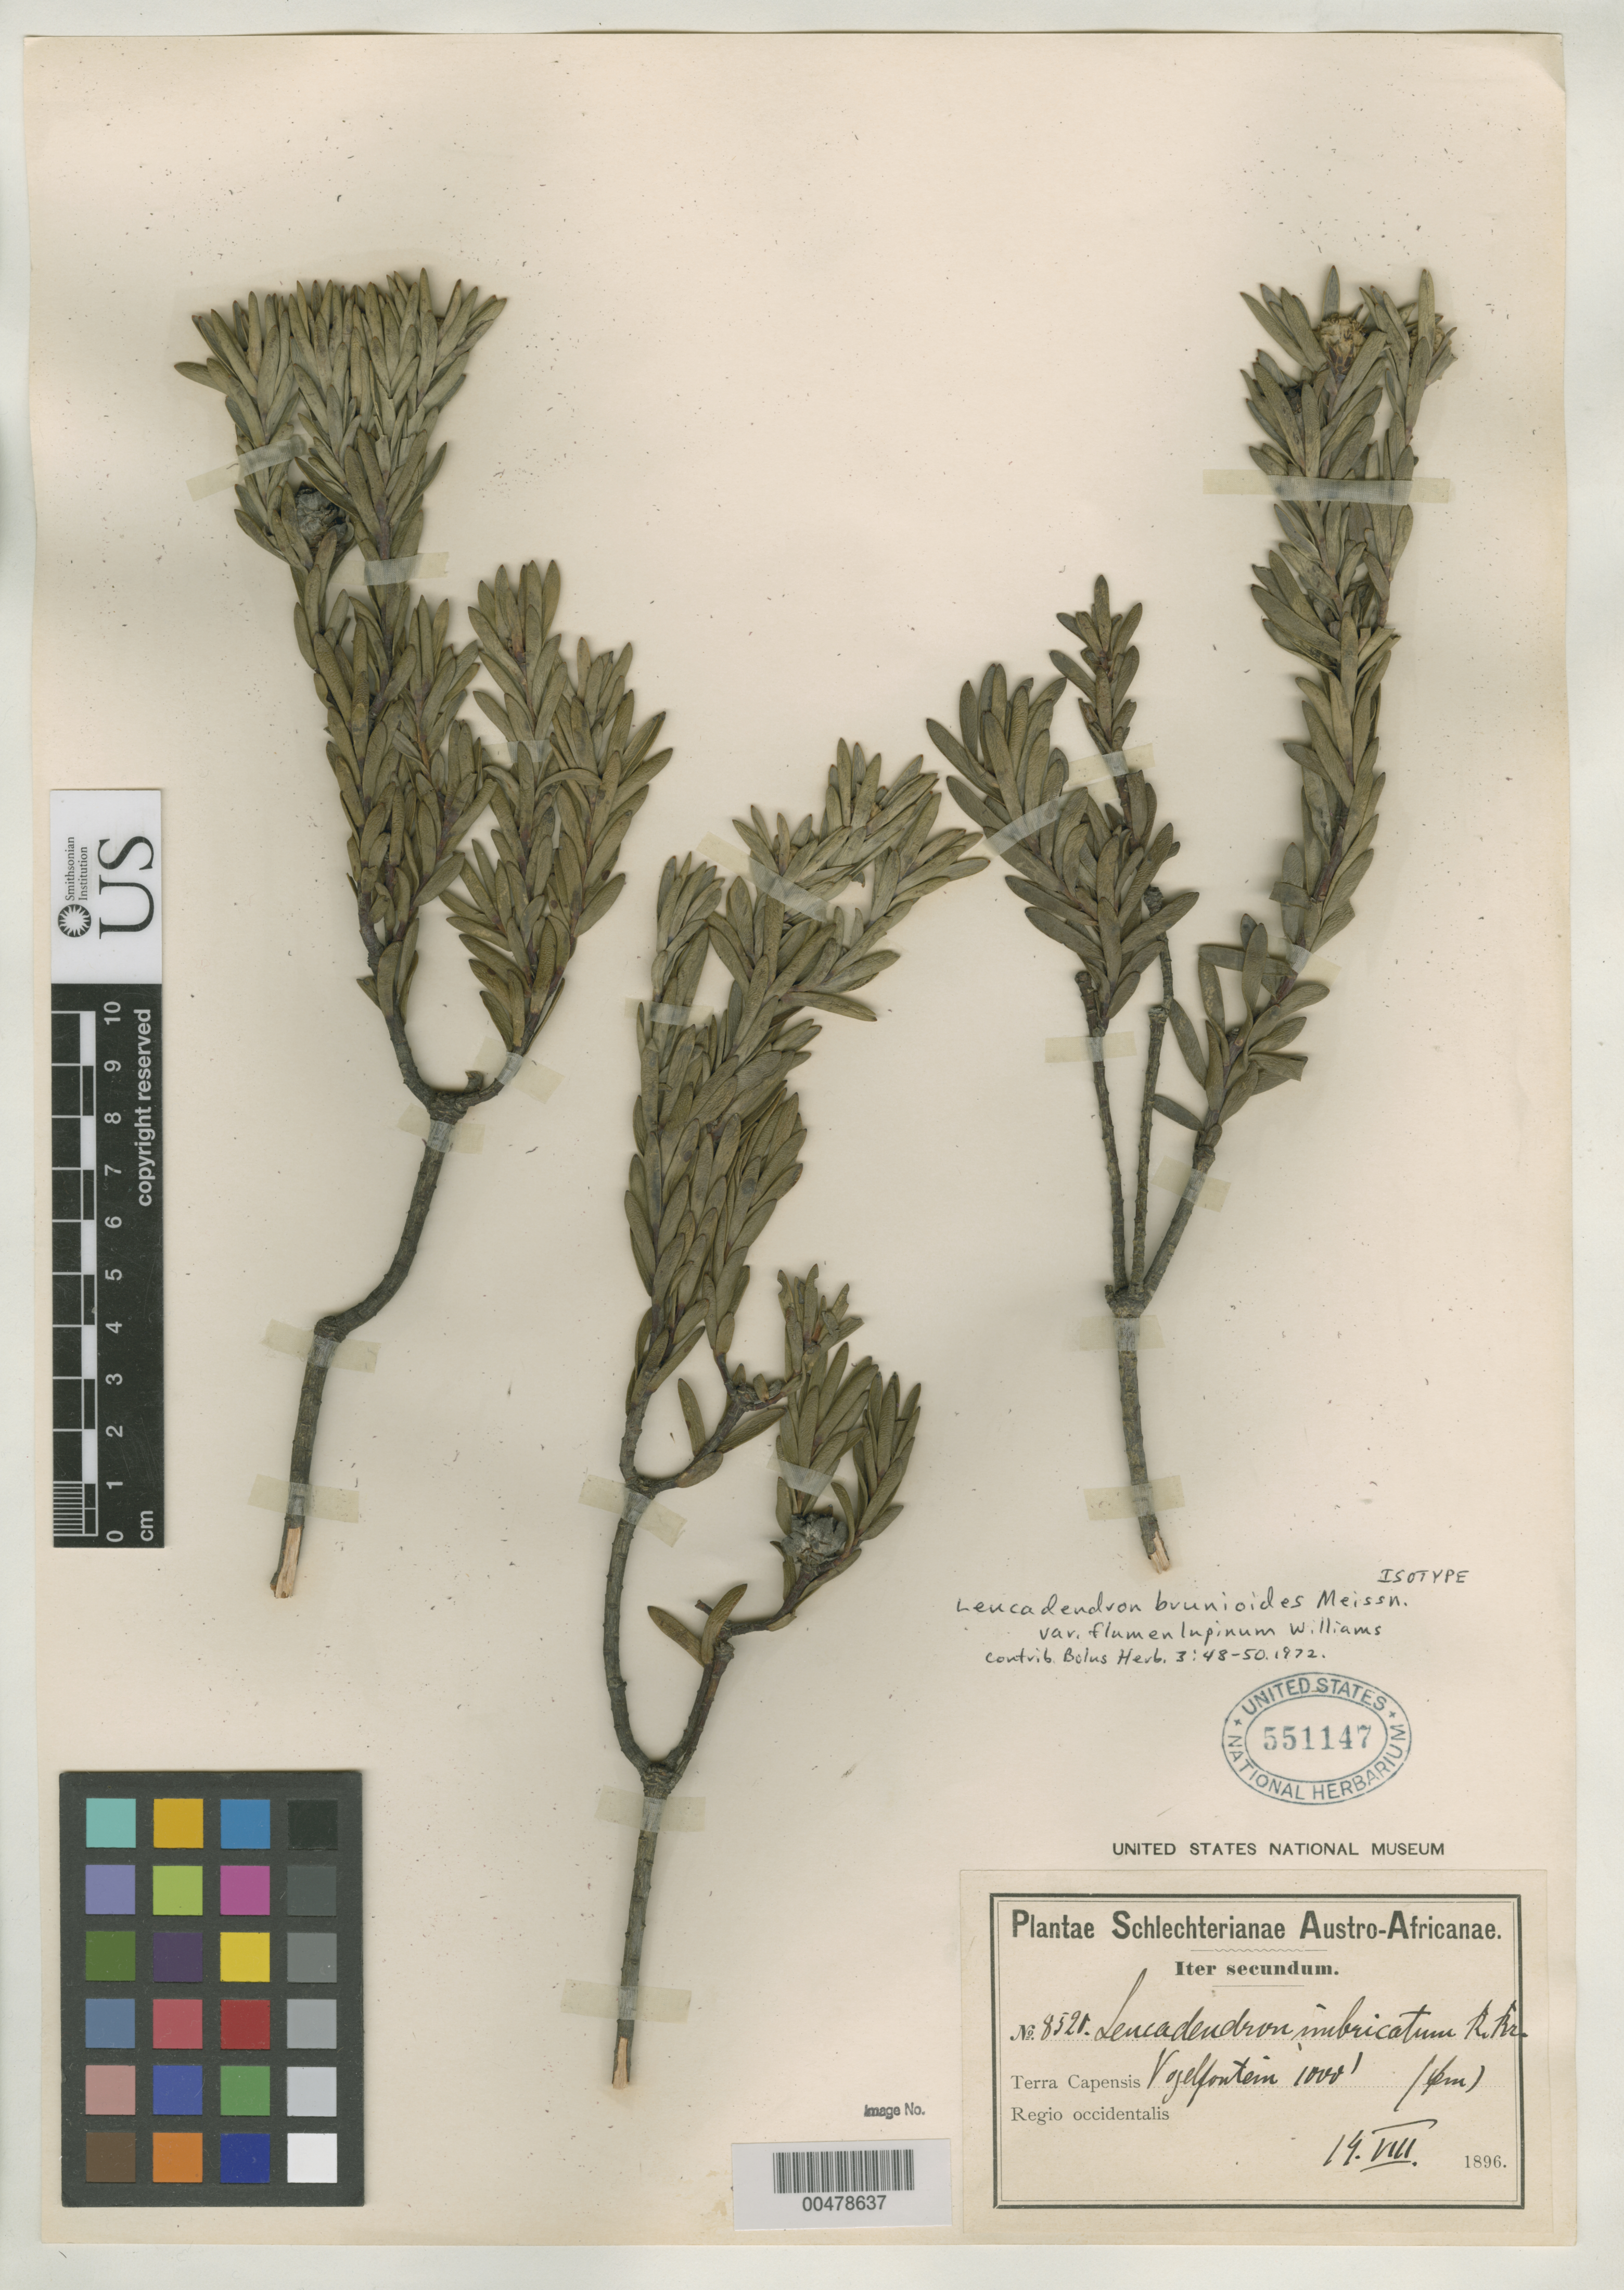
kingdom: Plantae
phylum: Tracheophyta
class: Magnoliopsida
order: Proteales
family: Proteaceae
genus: Leucadendron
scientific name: Leucadendron brunioides var. flumenlupinum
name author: I. Williams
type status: Isotype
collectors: F. R. R. Schlechter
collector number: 8521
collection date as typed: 19 Aug 1896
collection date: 1896-08-19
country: South Africa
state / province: Western Cape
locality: Viglefontein.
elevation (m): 305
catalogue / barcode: US 551147